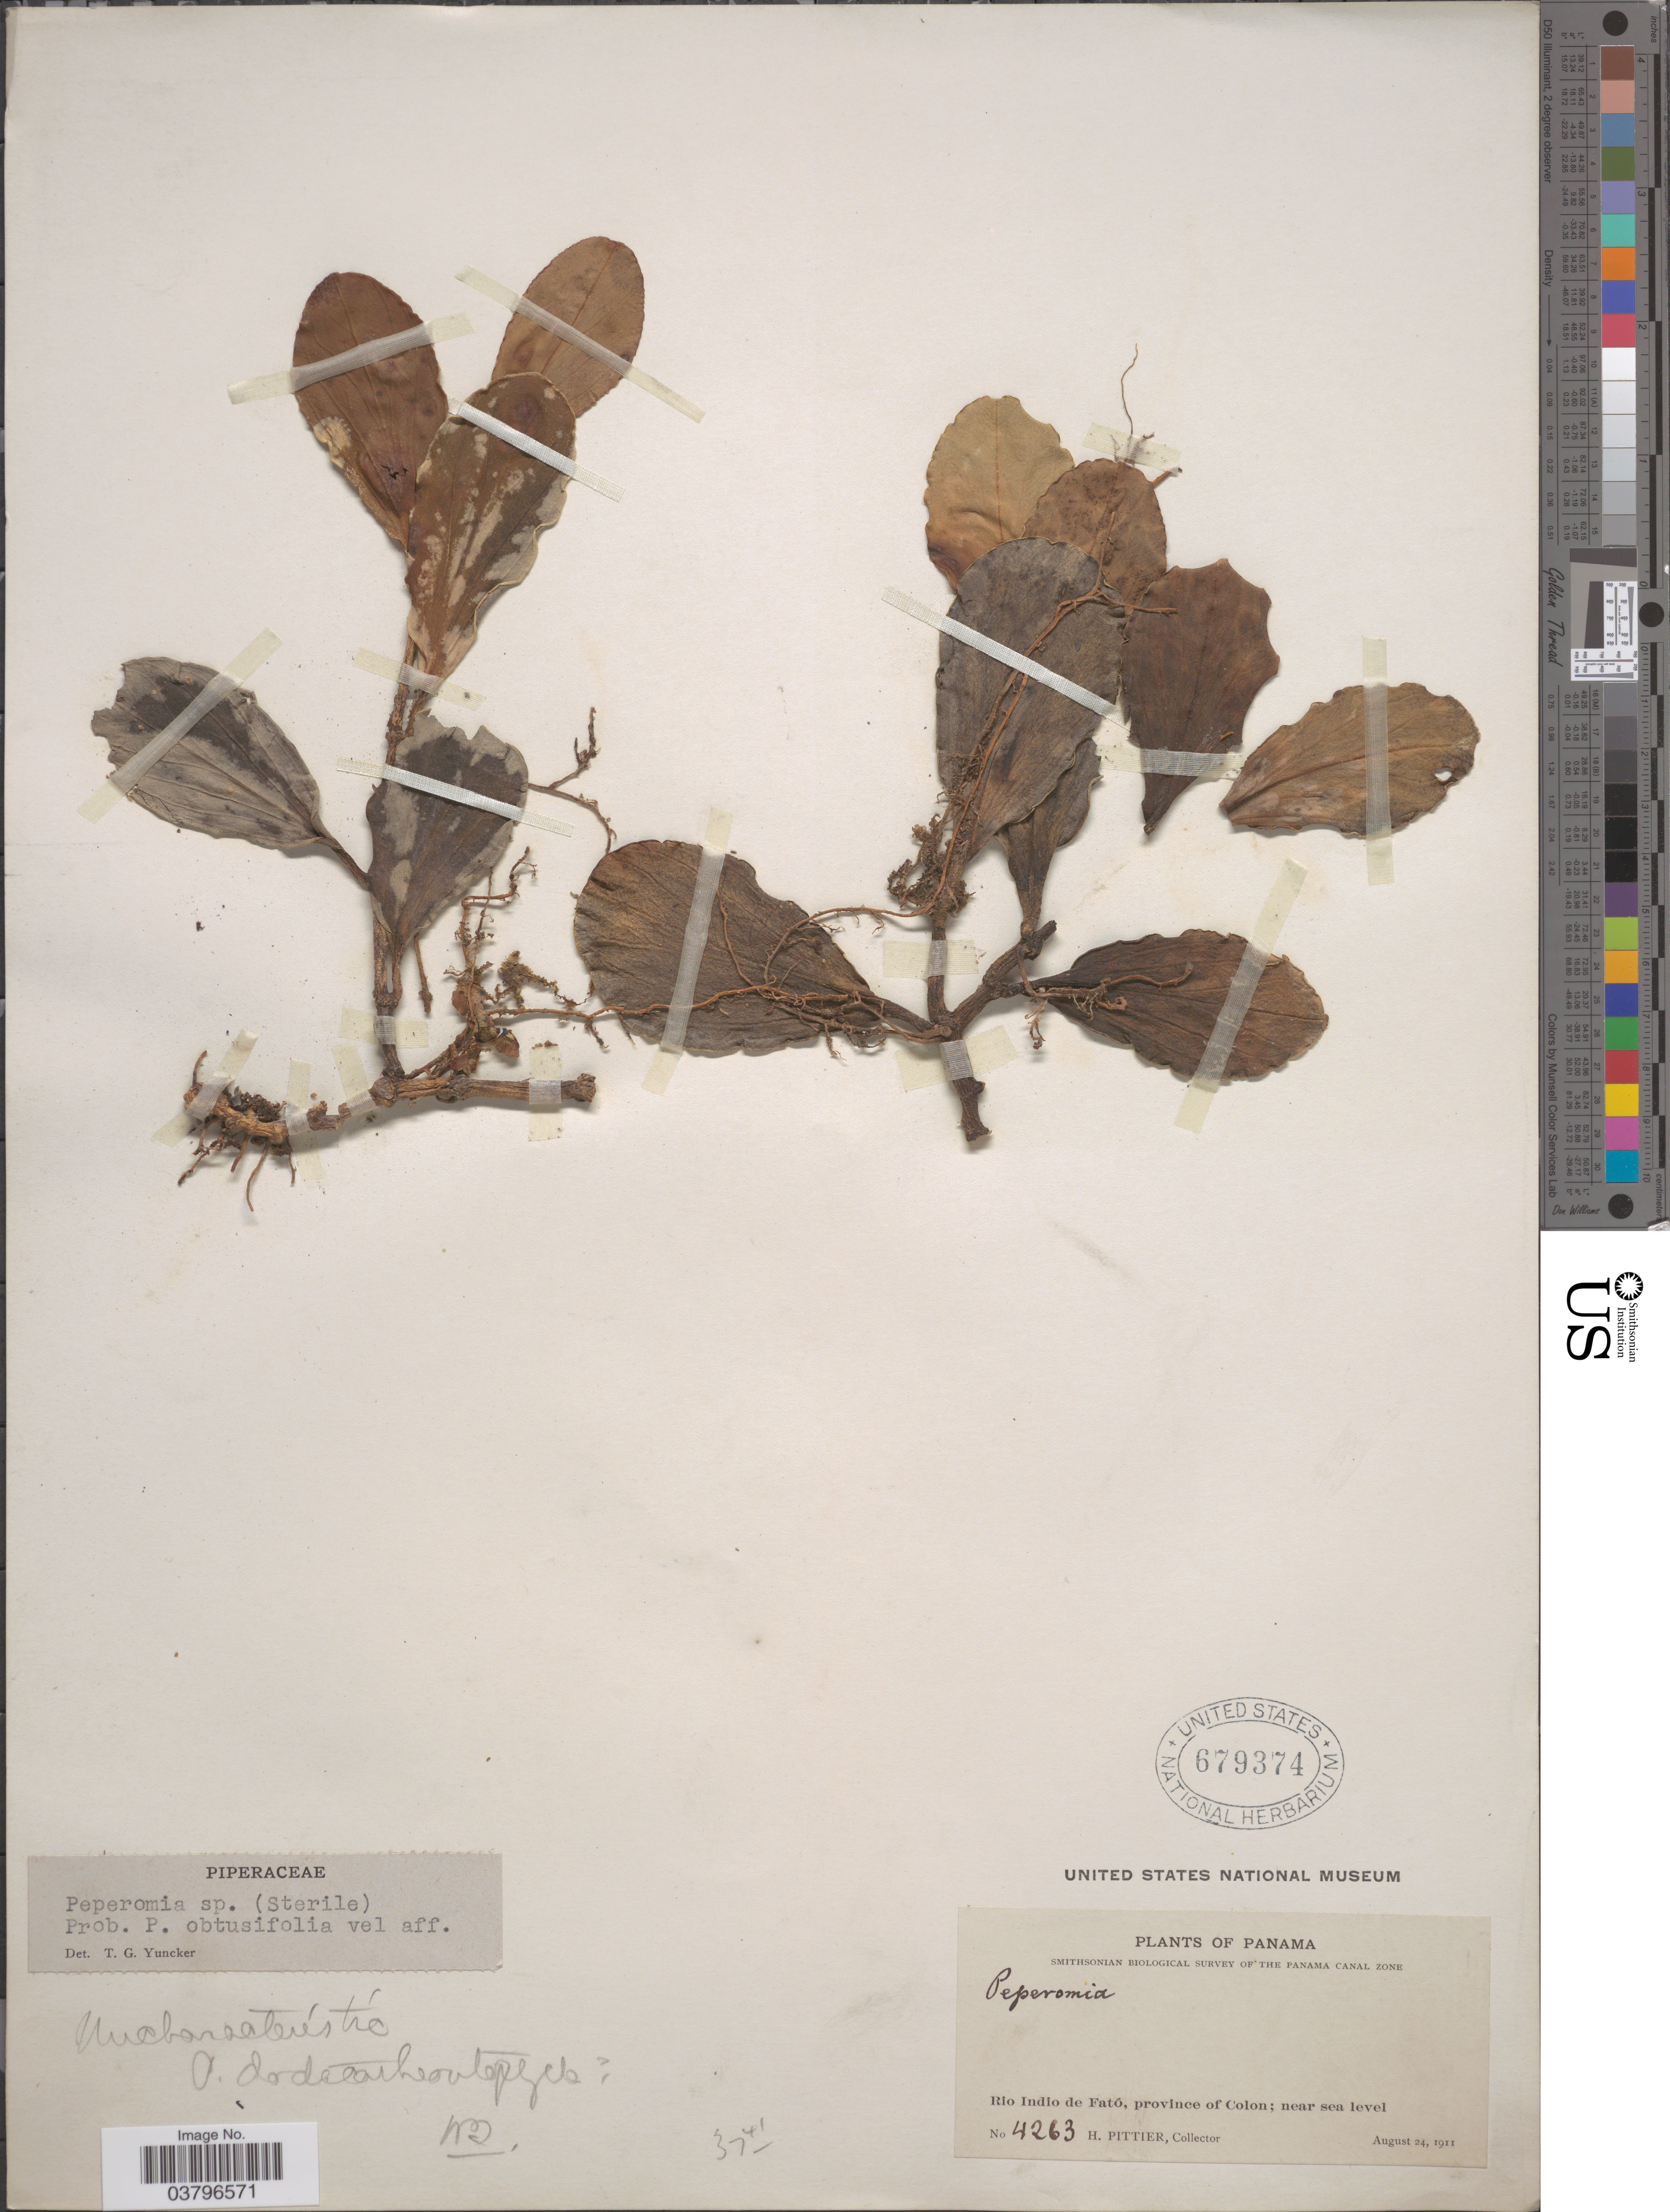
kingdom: Plantae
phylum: Tracheophyta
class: Magnoliopsida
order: Piperales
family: Piperaceae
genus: Peperomia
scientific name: Peperomia obtusifolia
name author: (L.) A. Dietr.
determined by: Jiménez, José Estaban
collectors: H. F. Pittier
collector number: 4263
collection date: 1911-08-24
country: Panama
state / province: Colón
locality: Rio Indio de Fató.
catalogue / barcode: US 679374